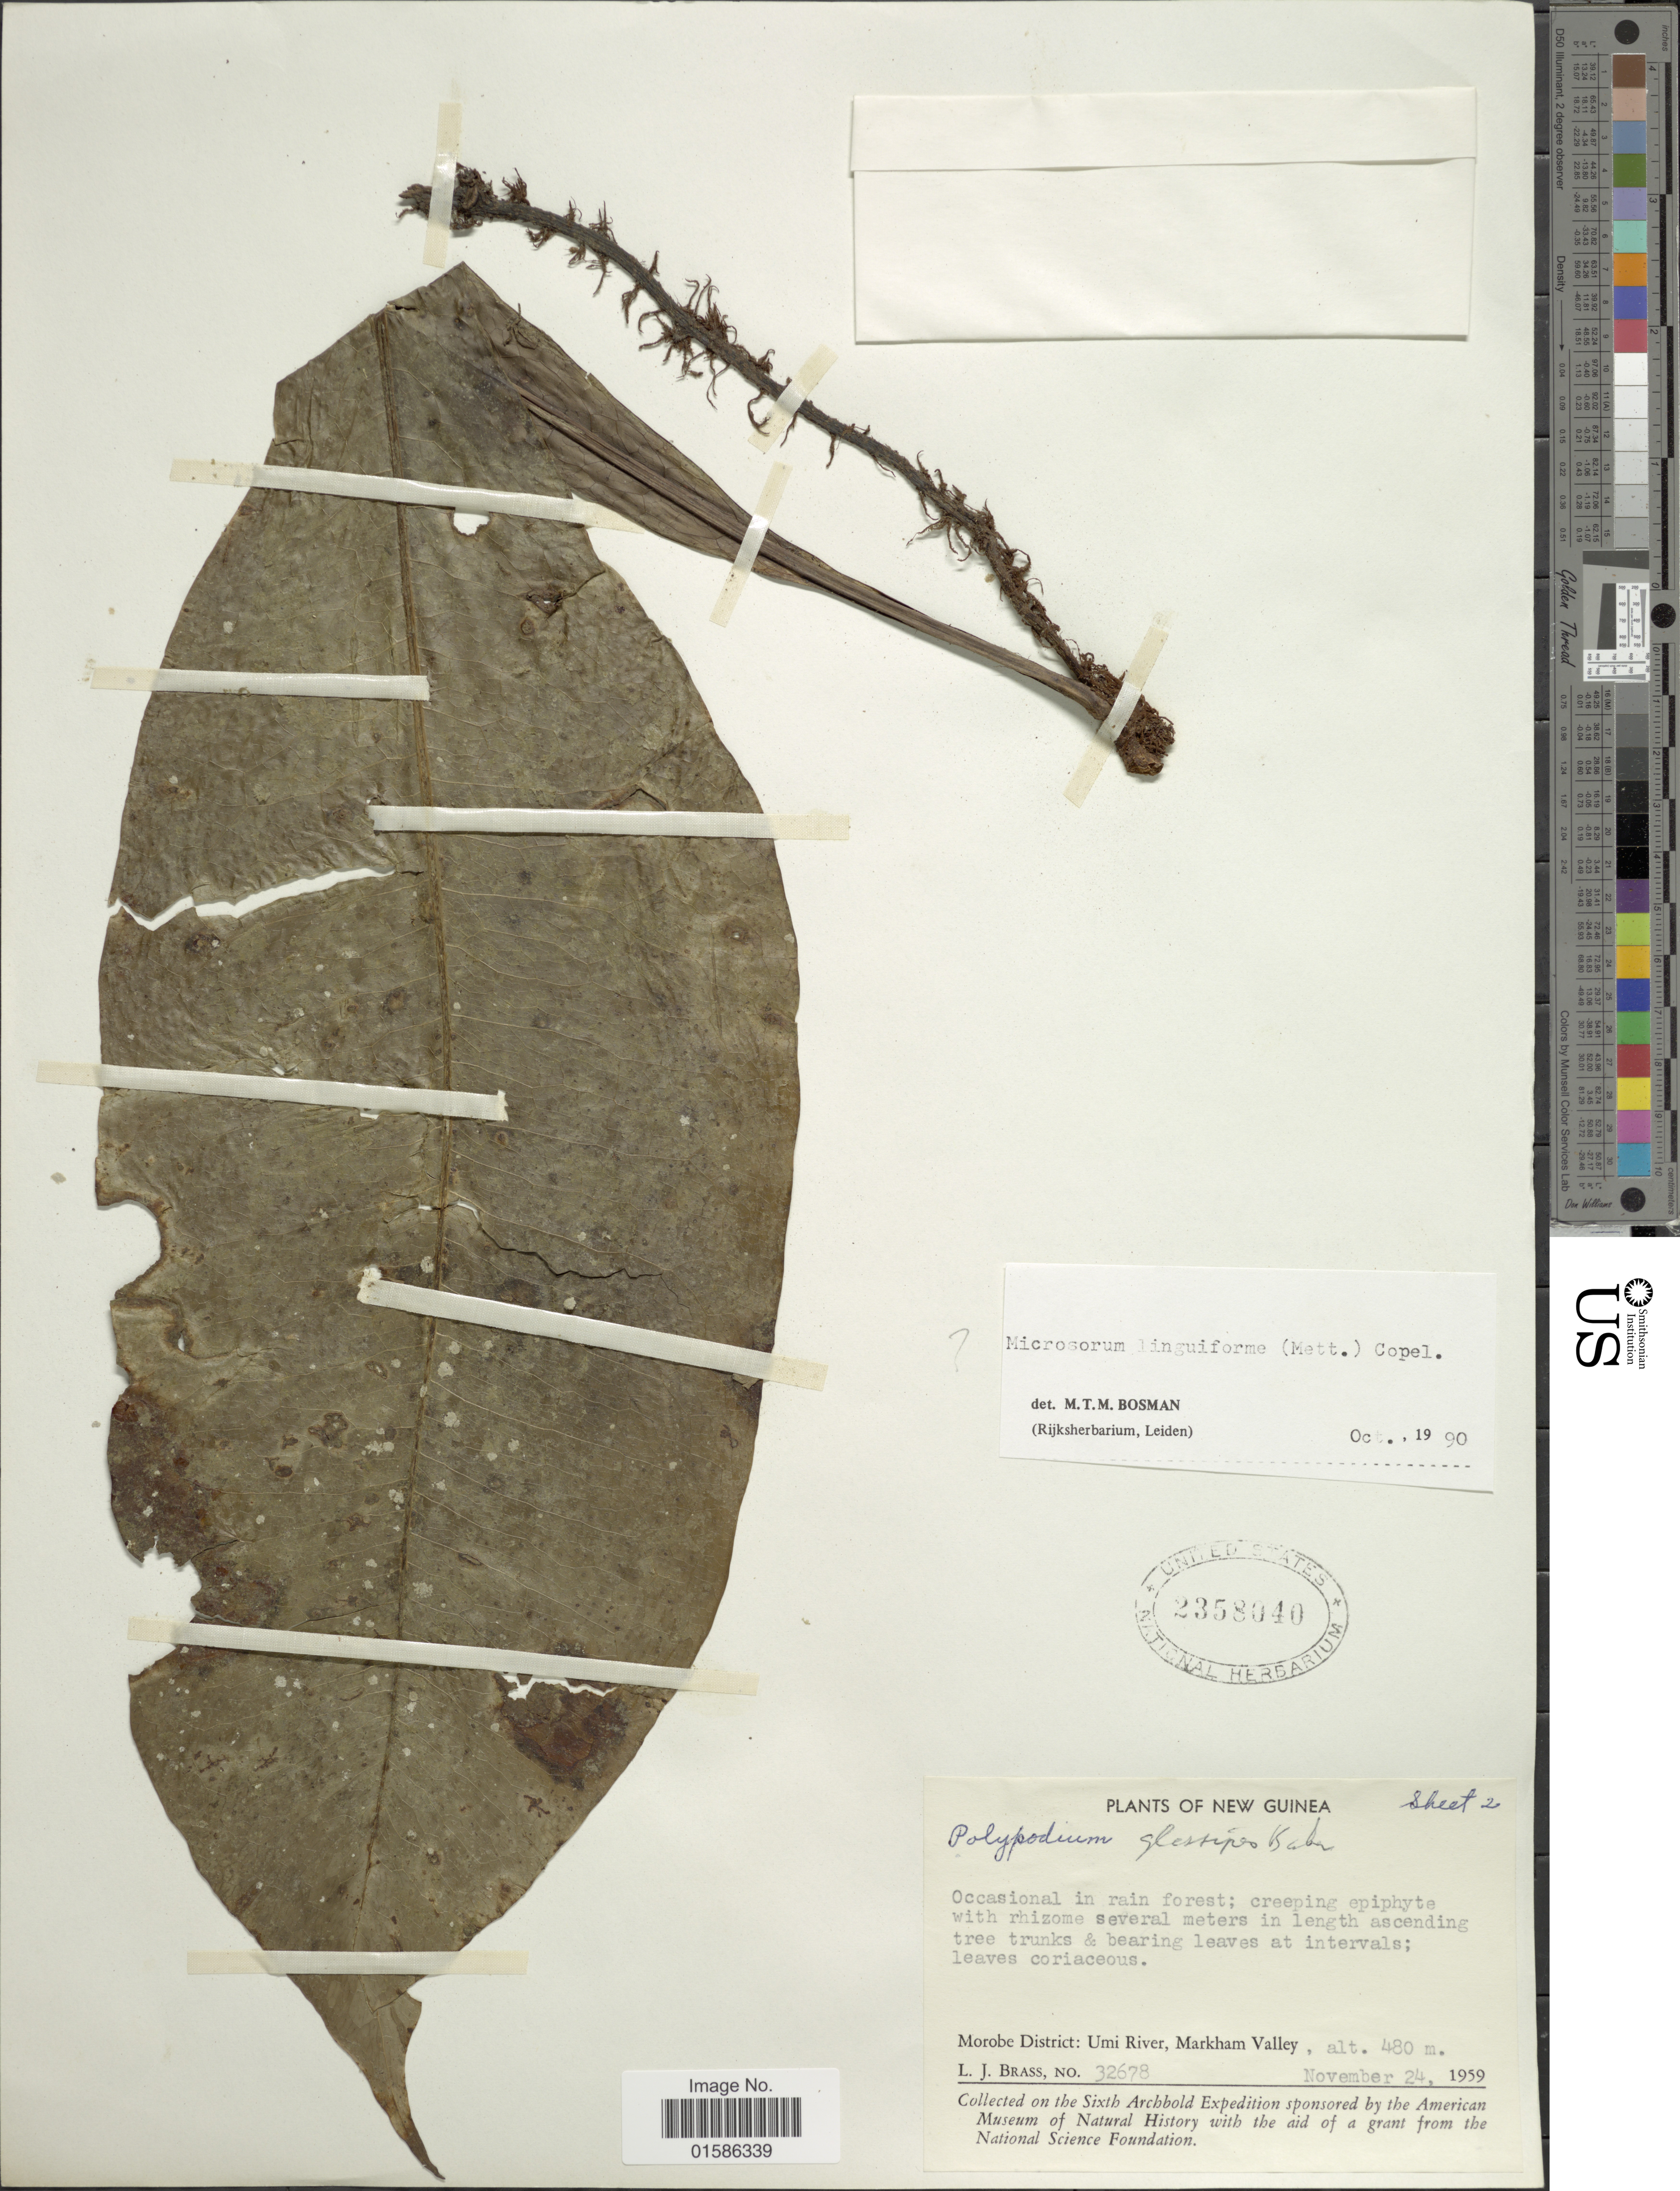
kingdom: Plantae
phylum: Tracheophyta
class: Polypodiopsida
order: Polypodiales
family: Polypodiaceae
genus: Microsorum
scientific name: Microsorum linguiforme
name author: (Mett.) Copel.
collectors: L. J. Brass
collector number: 32678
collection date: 1959-11-24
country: Papua New Guinea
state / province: Morobe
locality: New Guinea, Morobe District: Umi River, Markham Valley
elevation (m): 480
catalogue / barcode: US 2358040